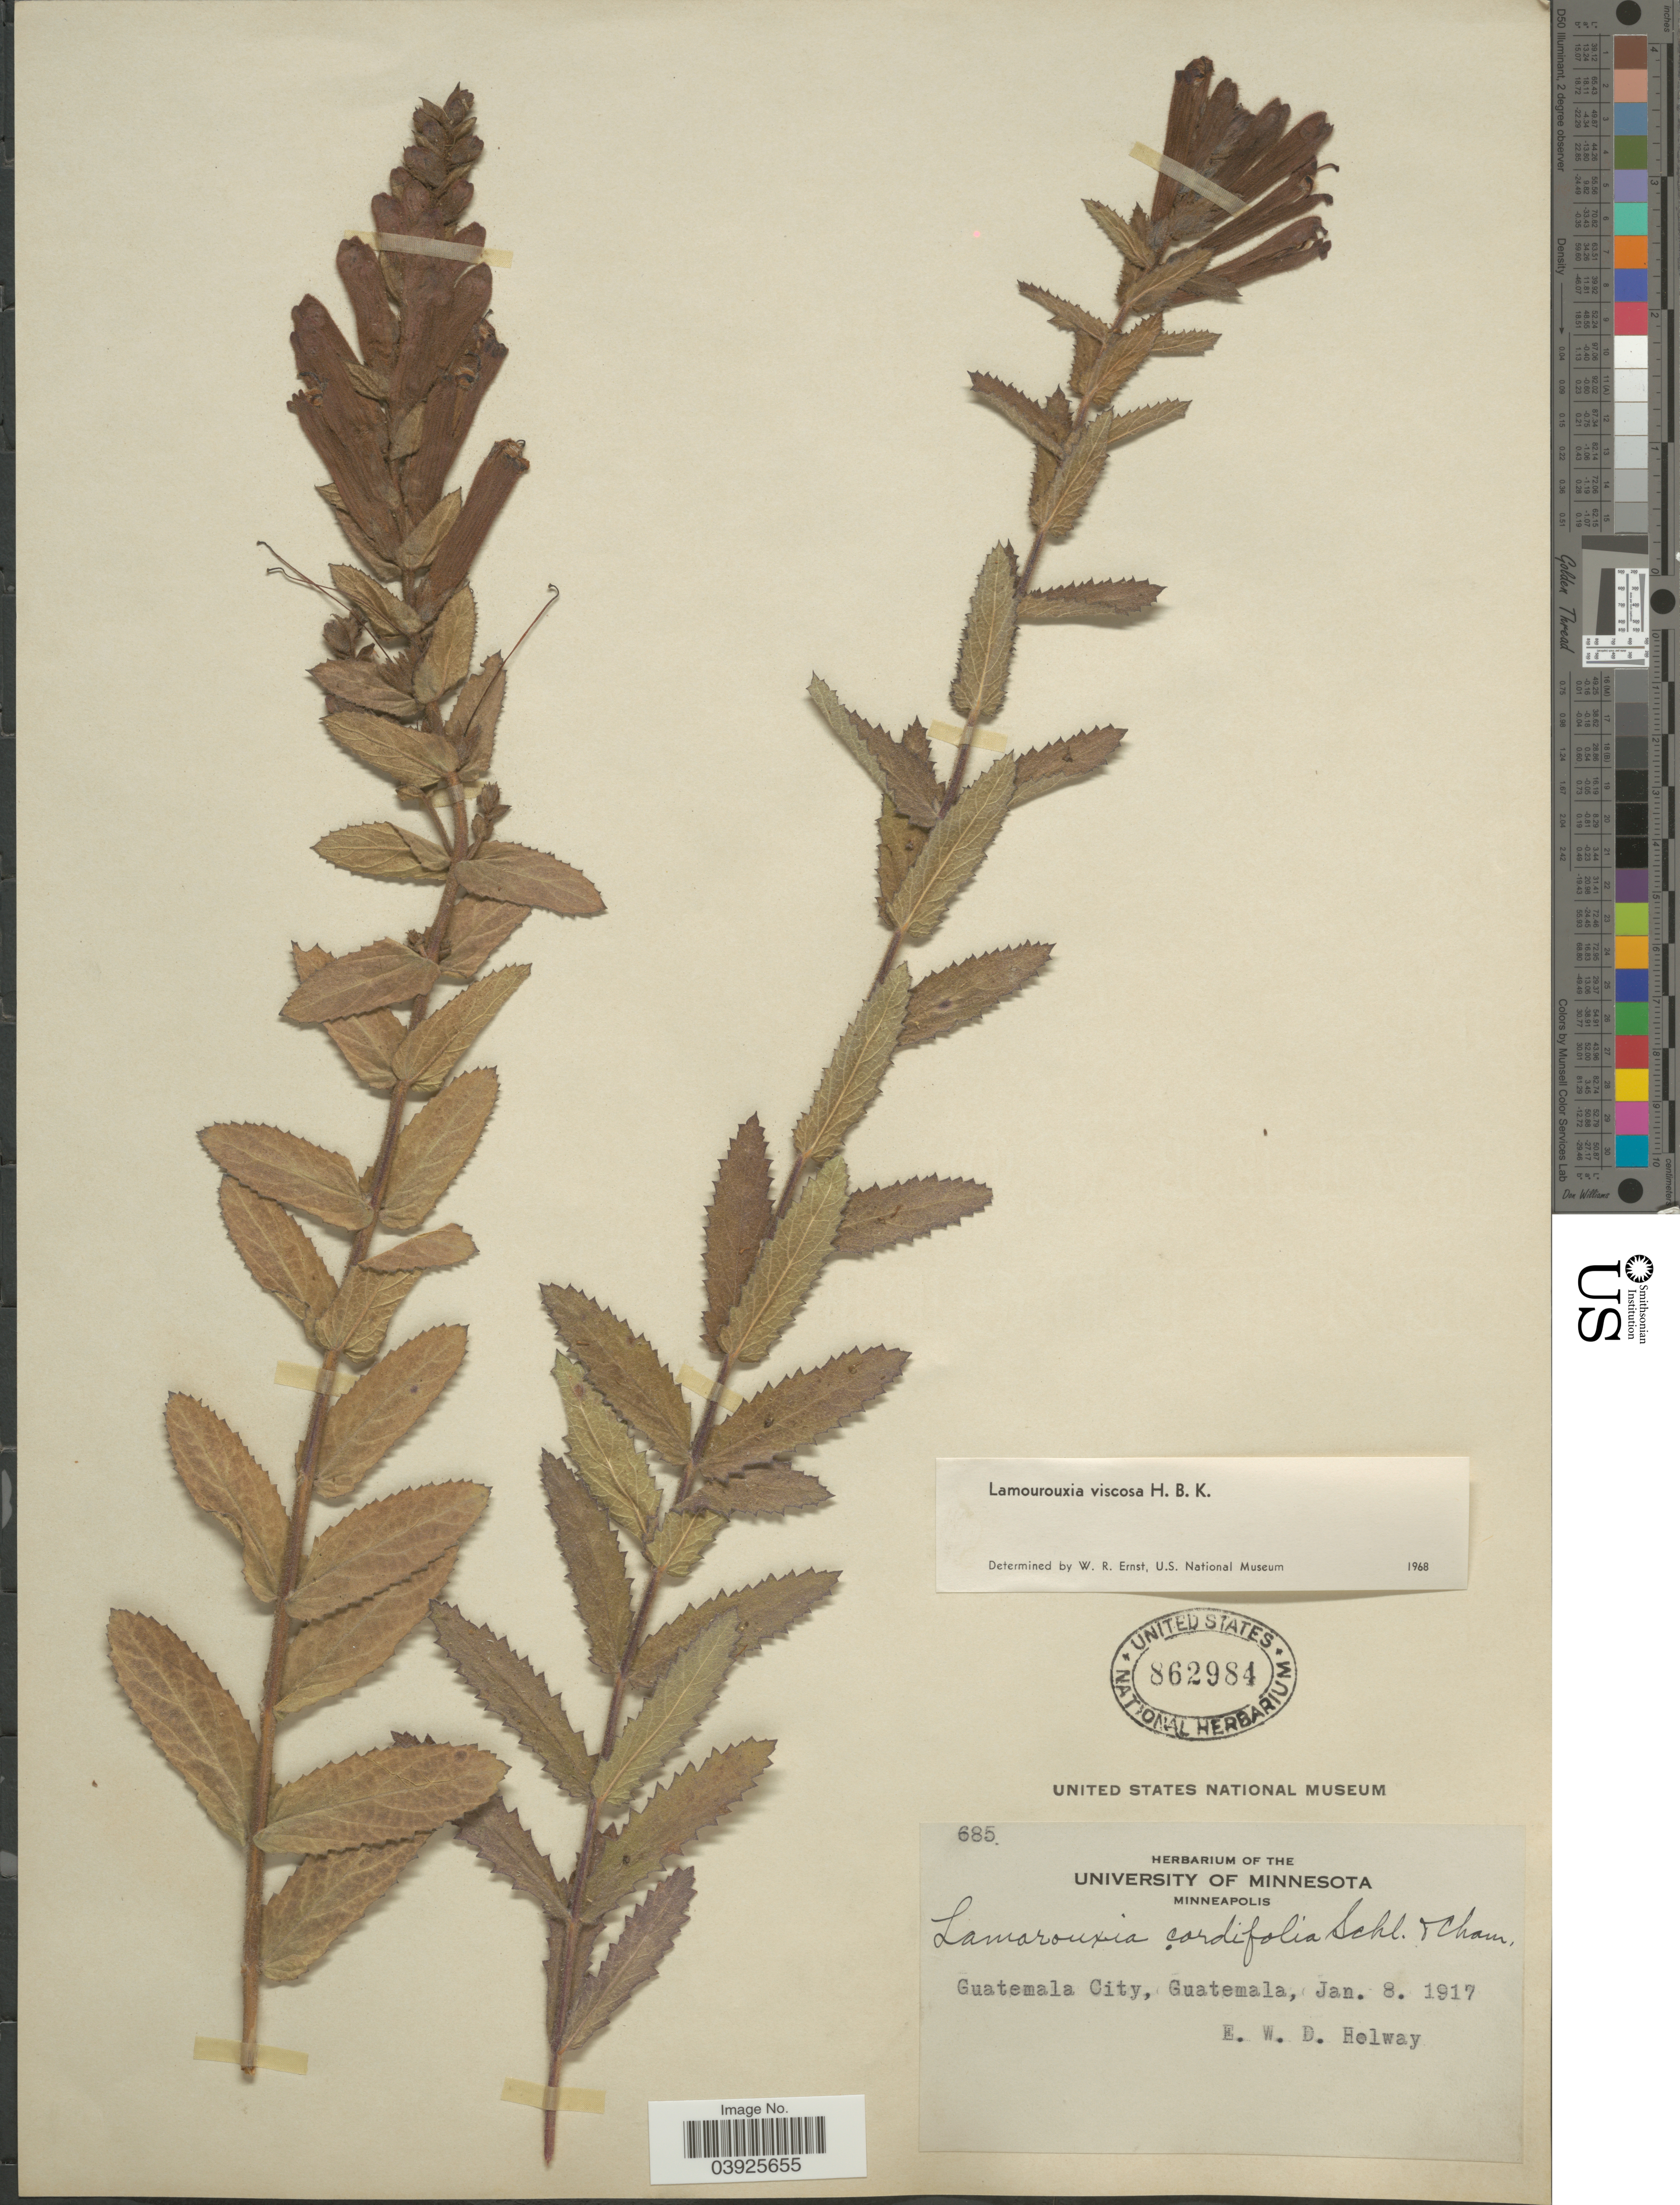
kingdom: Plantae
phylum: Tracheophyta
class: Magnoliopsida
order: Lamiales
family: Orobanchaceae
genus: Lamourouxia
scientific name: Lamourouxia viscosa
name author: Kunth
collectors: E. W. D. Holway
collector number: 685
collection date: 1917-01-08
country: Guatemala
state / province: Guatemala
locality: Guatemala City.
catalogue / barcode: US 862984